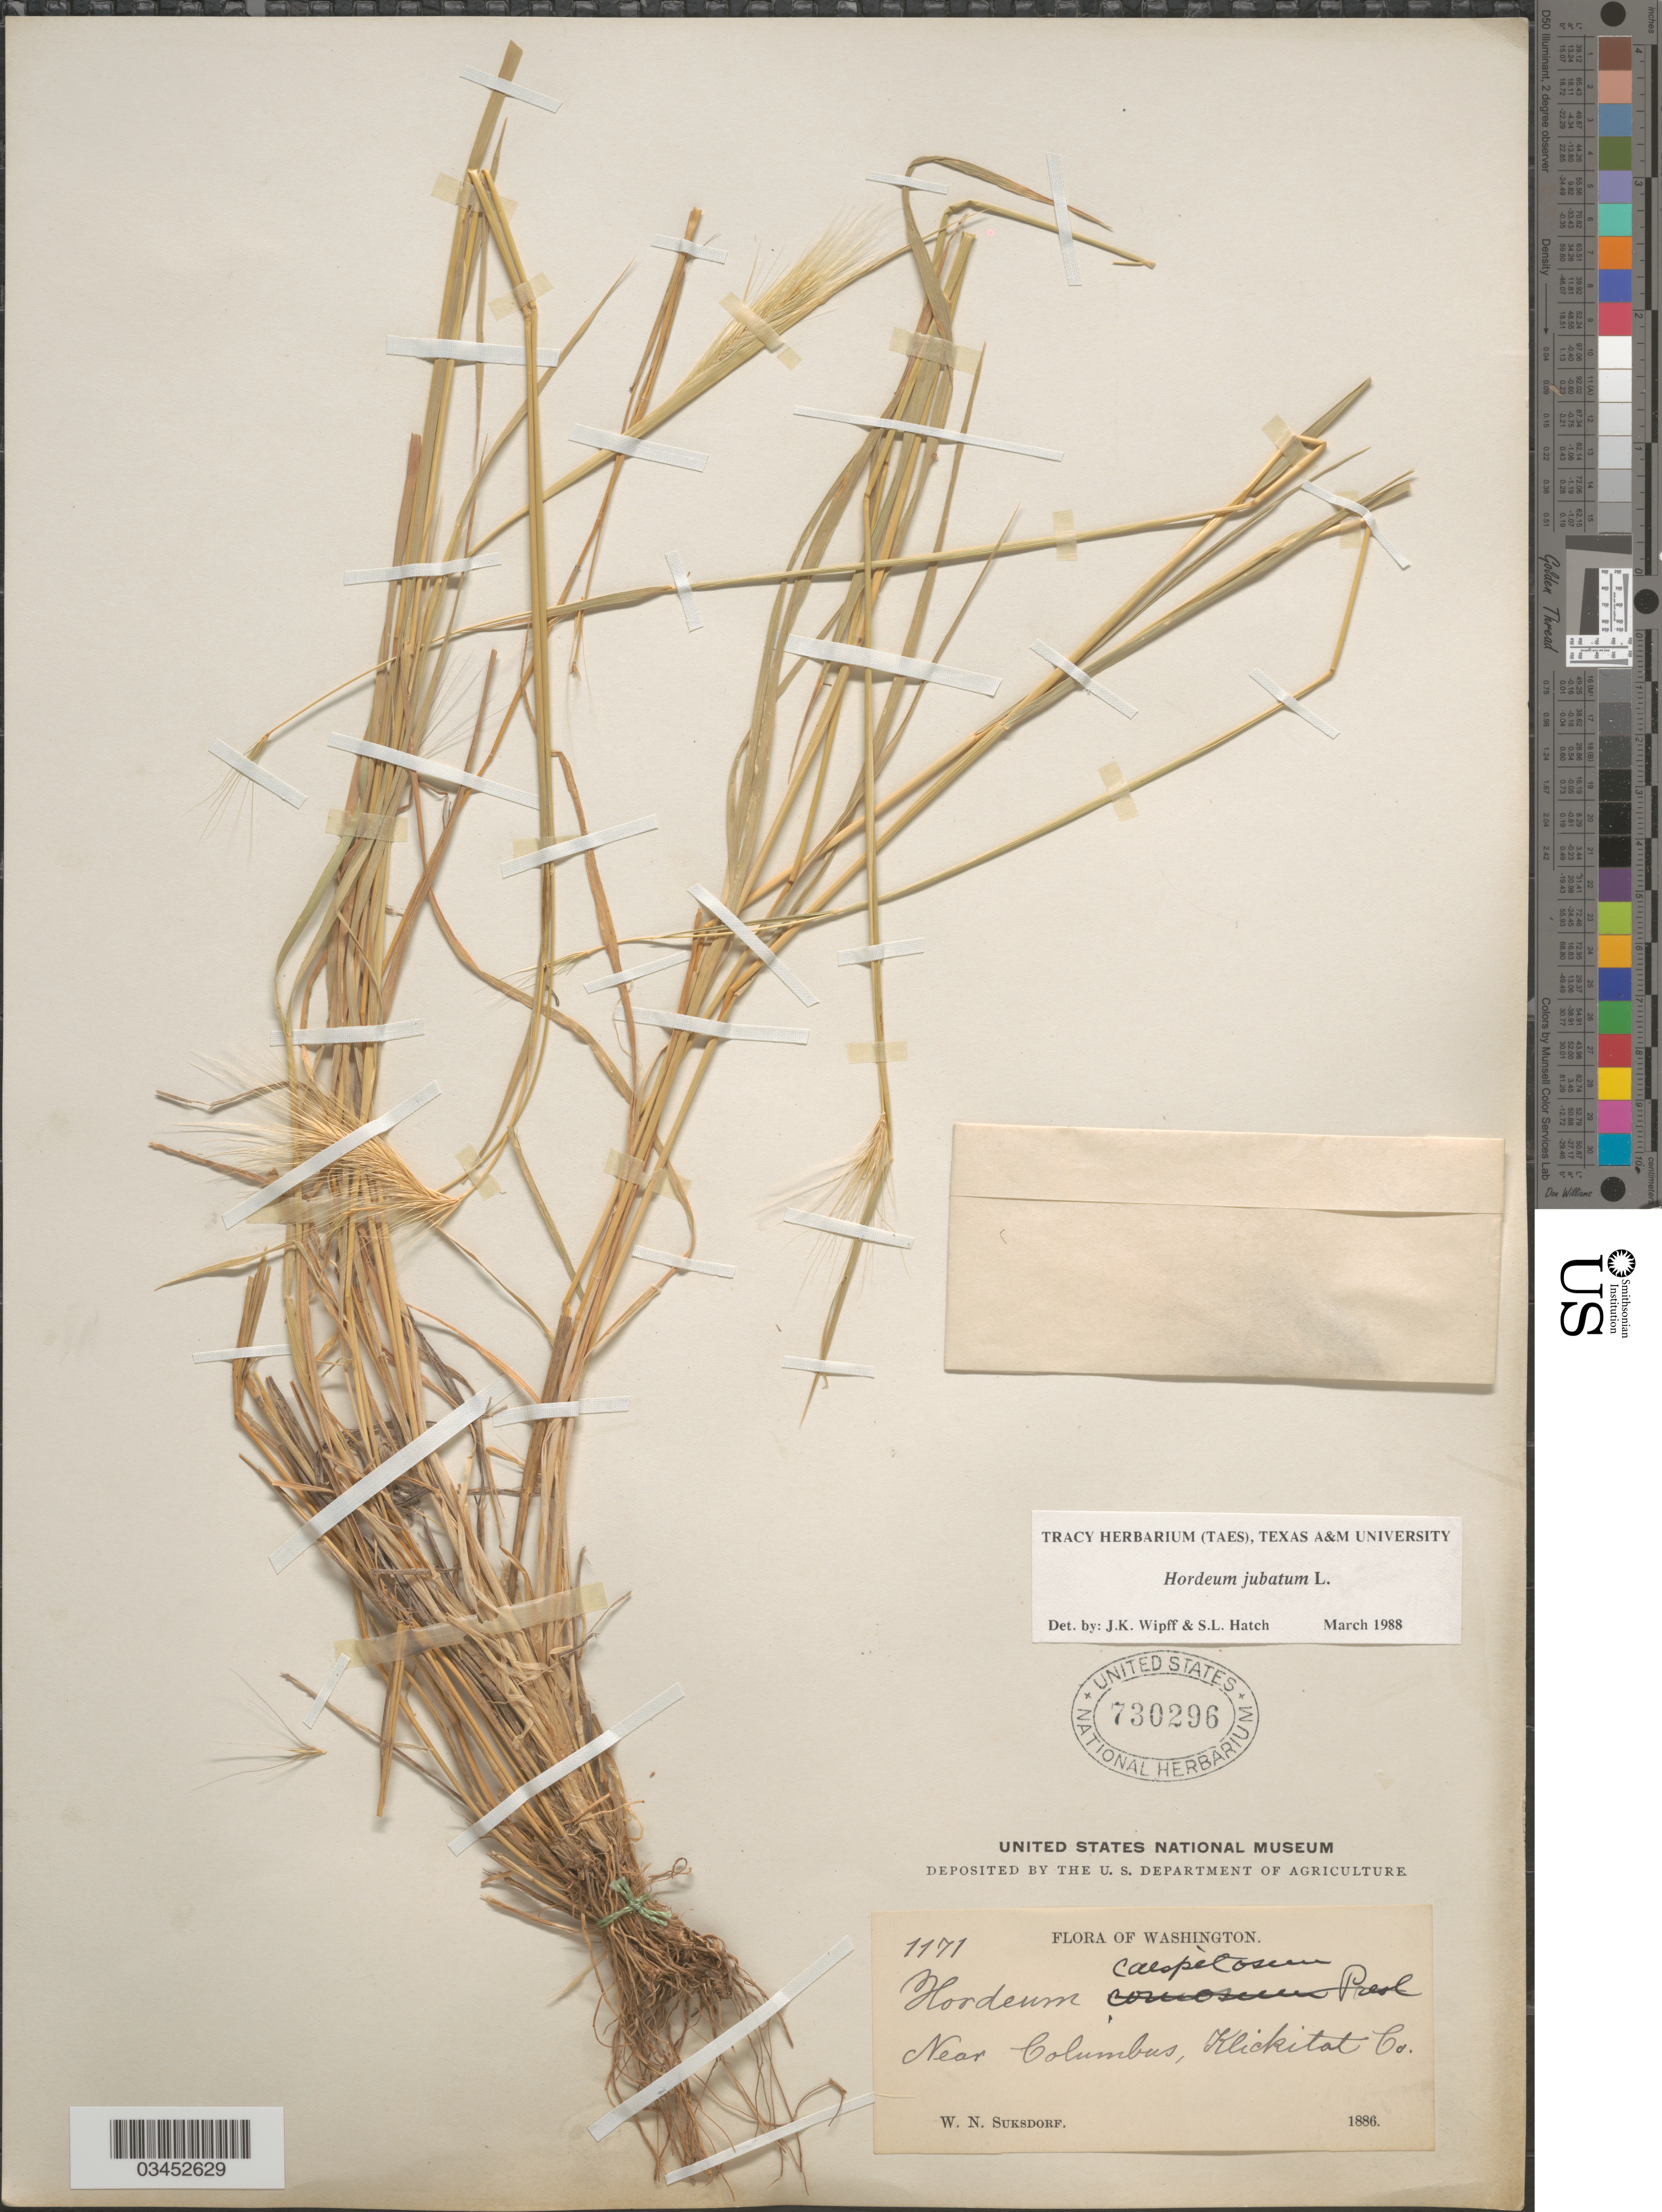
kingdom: Plantae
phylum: Tracheophyta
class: Liliopsida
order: Poales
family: Poaceae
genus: Hordeum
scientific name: Hordeum jubatum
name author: L.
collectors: W. N. Suksdorf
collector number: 1171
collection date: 1886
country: United States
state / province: Washington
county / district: Klickitat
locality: Near Columbus, Klickitat Co.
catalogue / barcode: US 730296